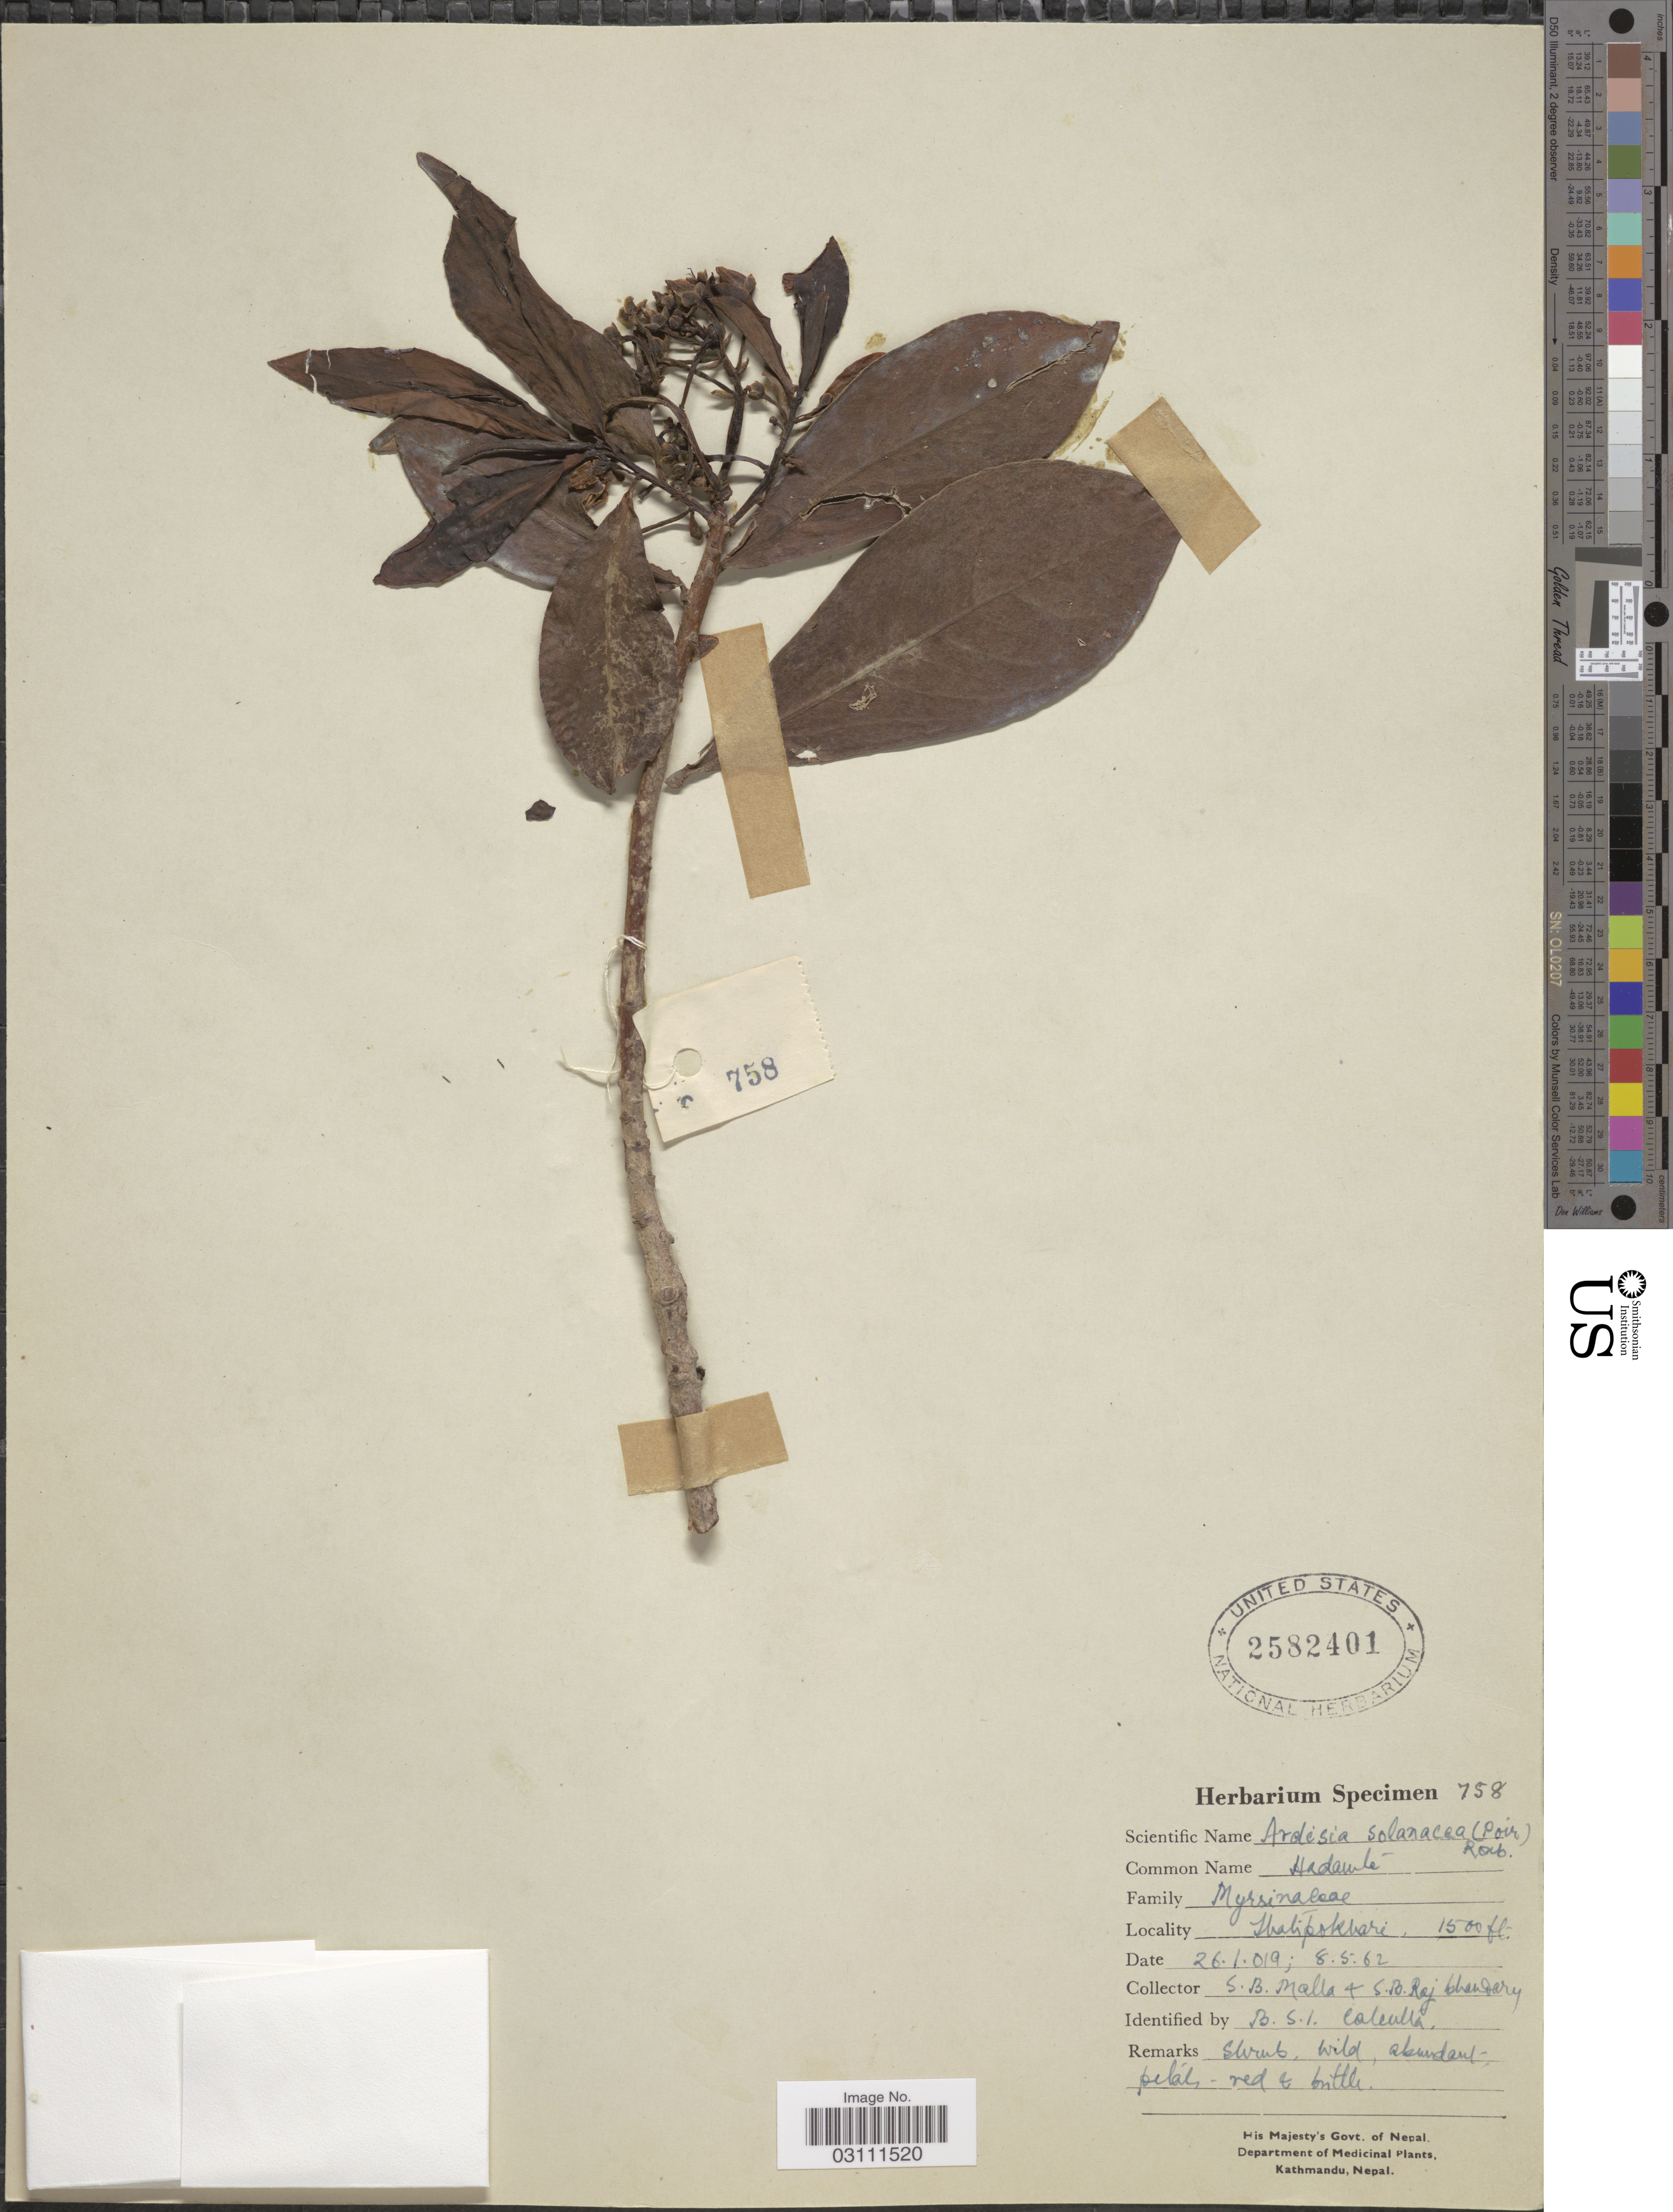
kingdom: Plantae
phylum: Tracheophyta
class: Magnoliopsida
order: Ericales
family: Primulaceae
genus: Ardisia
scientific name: Ardisia elliptica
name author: Thunb.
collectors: S. Malla & S. Raj Bhandery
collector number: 758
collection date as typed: Transcribed d/m/y: 8/4/62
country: Nepal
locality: Thalipokhari.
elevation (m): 457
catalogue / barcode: US 2582401